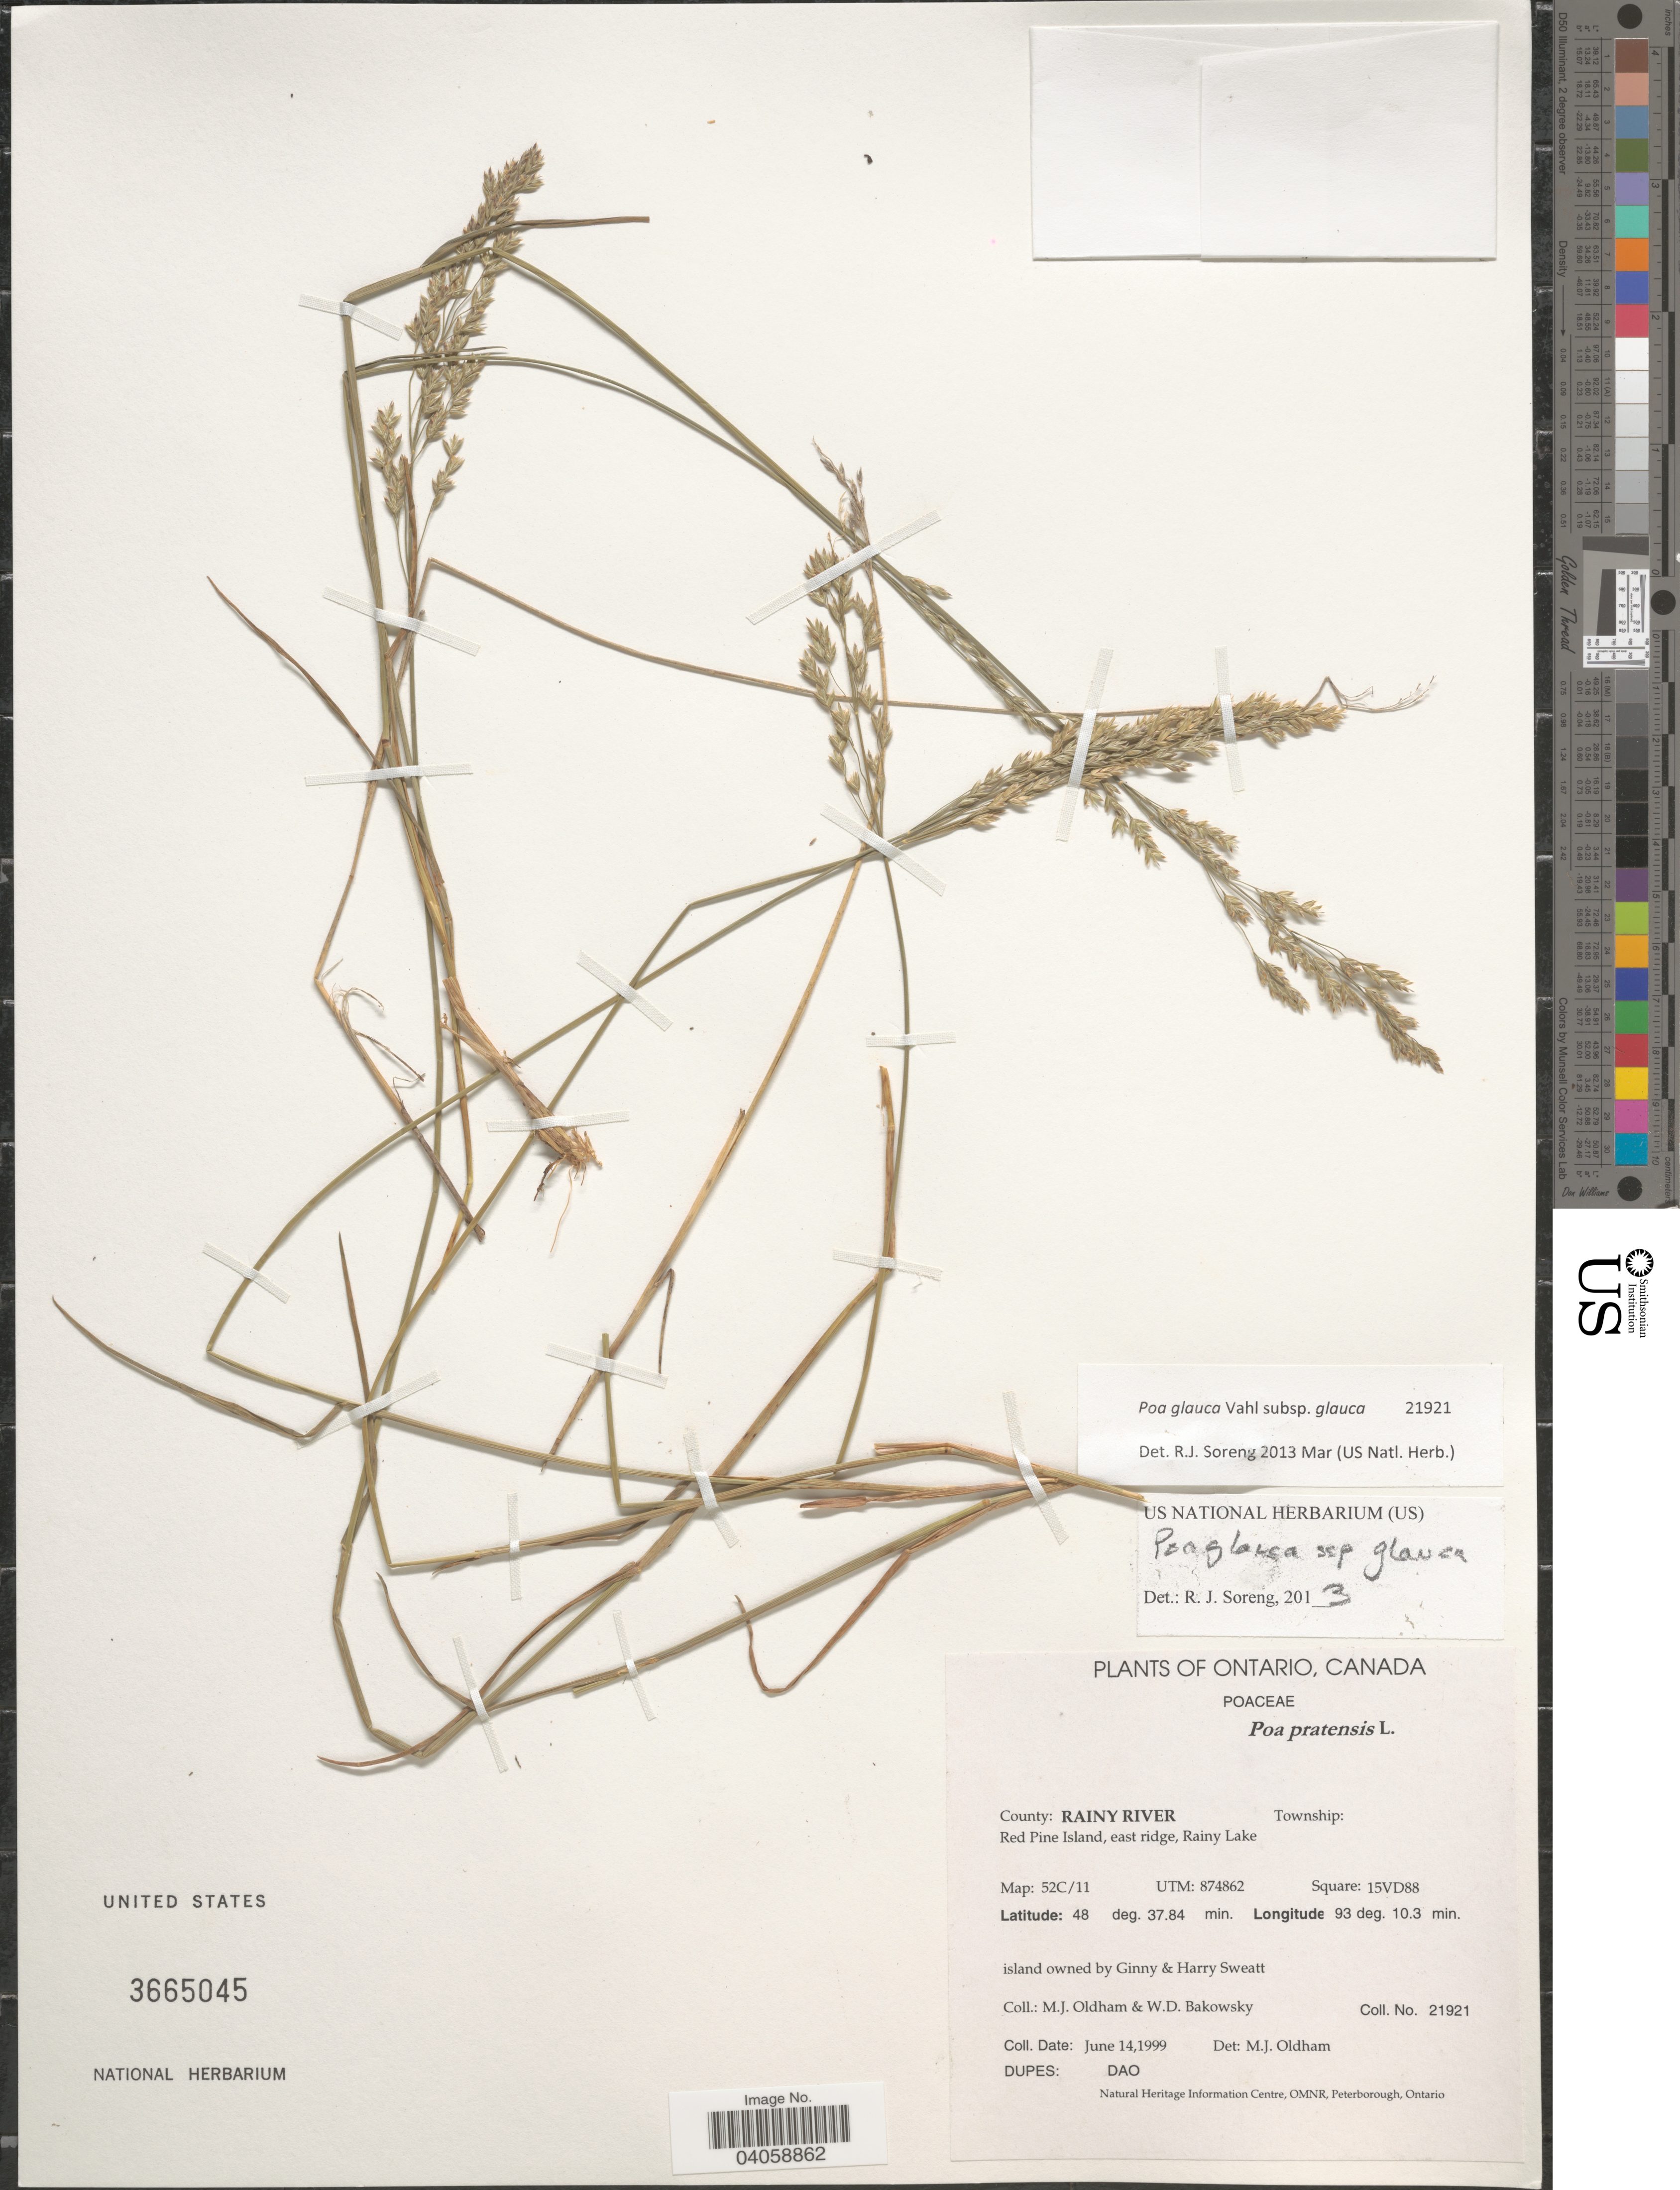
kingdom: Plantae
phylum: Tracheophyta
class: Liliopsida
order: Poales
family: Poaceae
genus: Poa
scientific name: Poa glauca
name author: Vahl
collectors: M. Oldham & W. Bakowsky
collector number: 21921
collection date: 1999-06-14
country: Canada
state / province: Ontario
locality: County: Rainy River. Red Pine Island, east ridge, Rainy Lake. Map: 52C/11. UTM: 874862. Square: 15VD88.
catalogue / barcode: US 3665045